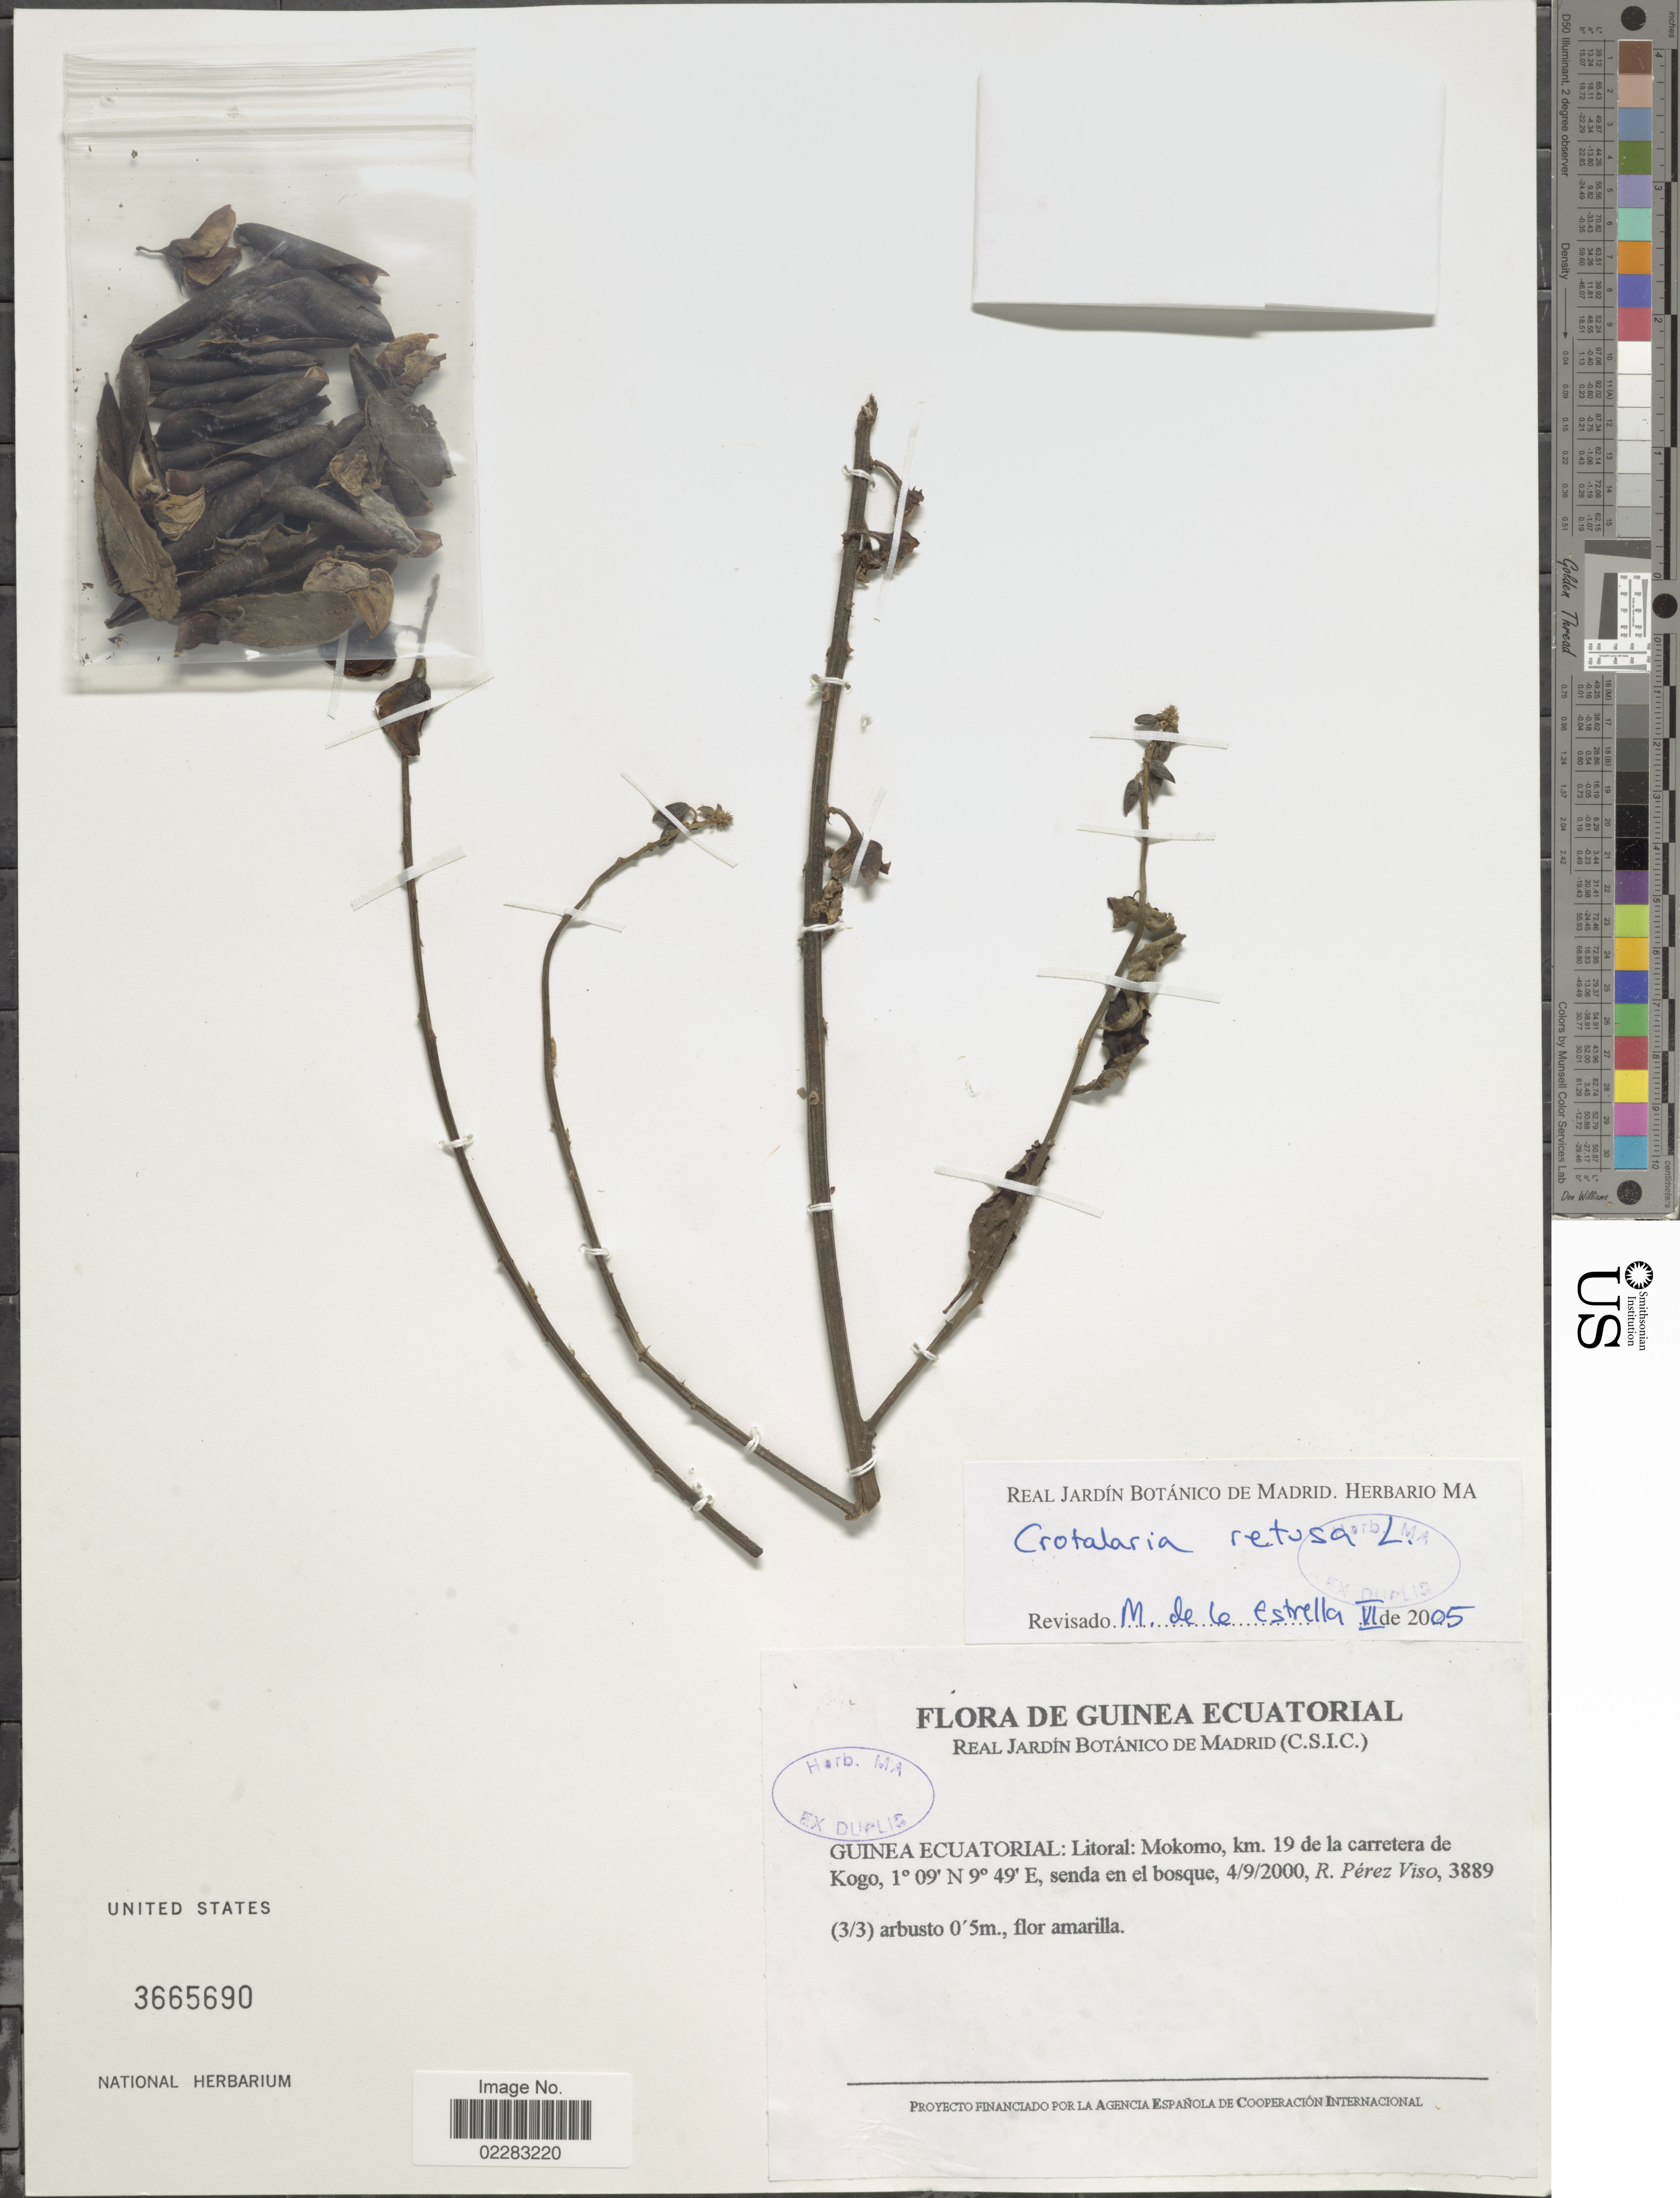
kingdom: Plantae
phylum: Tracheophyta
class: Magnoliopsida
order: Fabales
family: Fabaceae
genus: Crotalaria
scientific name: Crotalaria retusa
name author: L.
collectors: R. Perez Viso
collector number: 3889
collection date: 2000-09-04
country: Equatorial Guinea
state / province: Litoral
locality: Mokomo, km. 19 de la carretera de Kogo, senda en el bosque.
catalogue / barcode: US 3665690